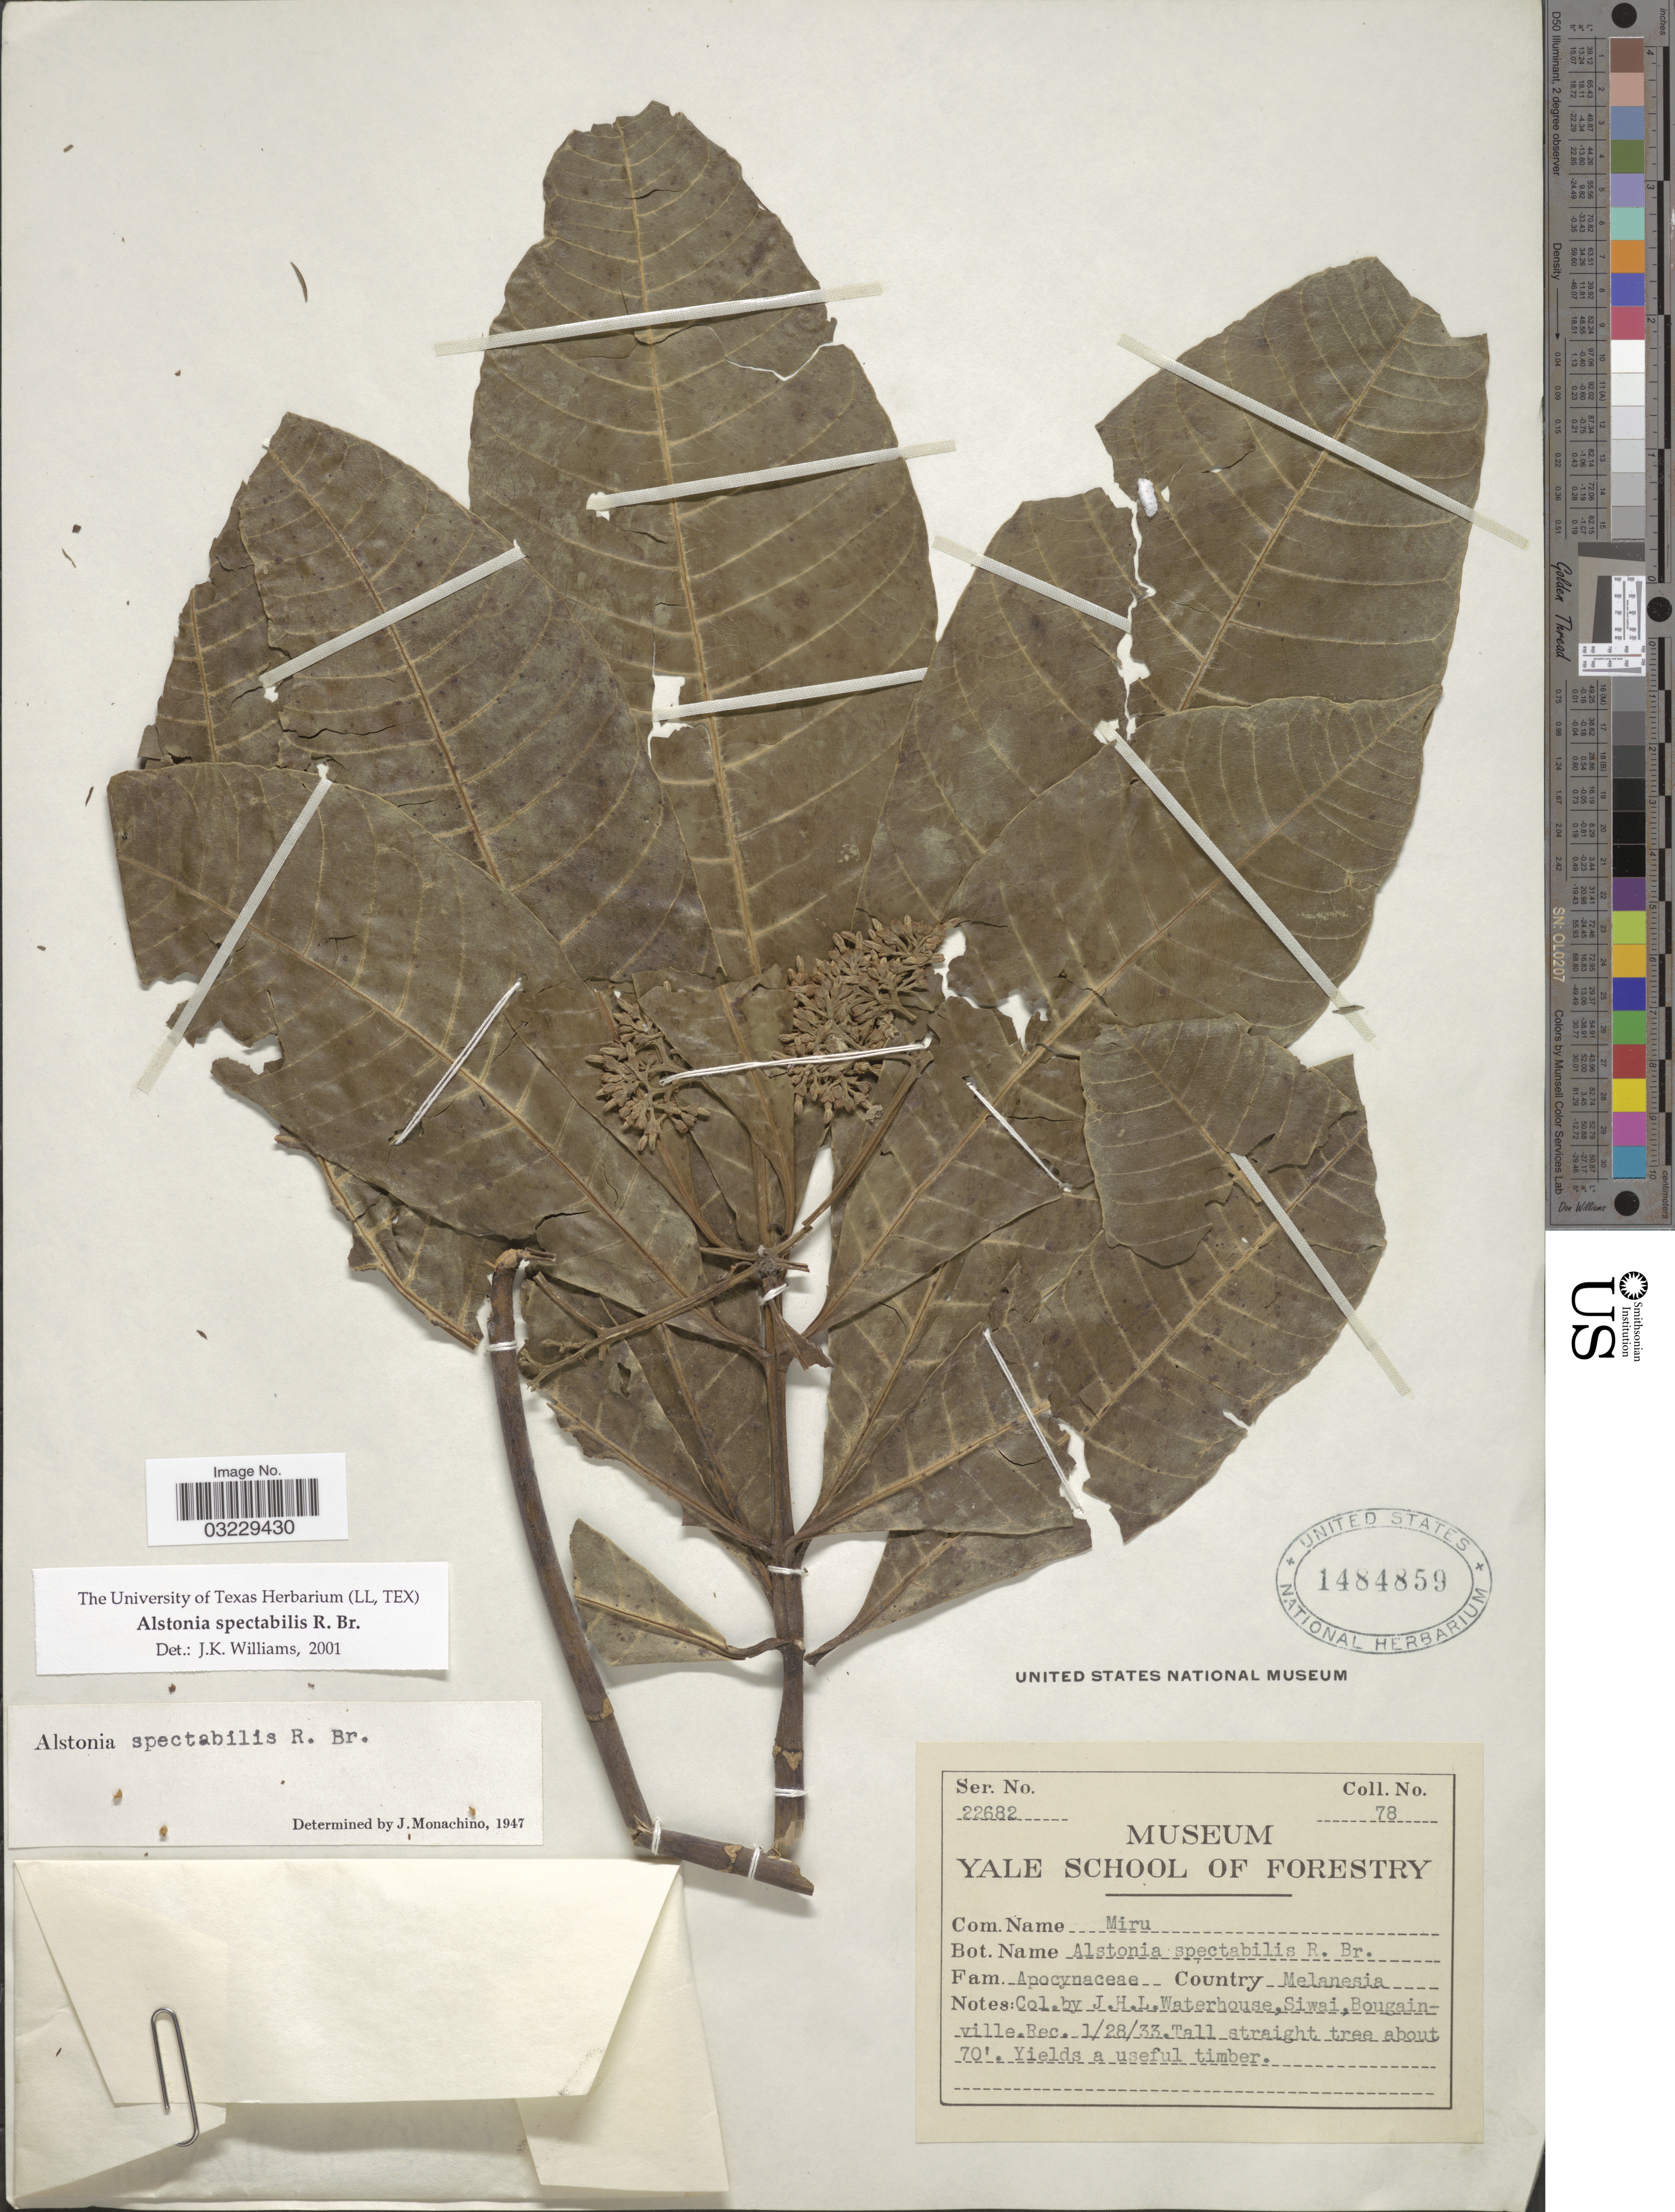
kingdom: Plantae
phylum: Tracheophyta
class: Magnoliopsida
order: Gentianales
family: Apocynaceae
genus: Alstonia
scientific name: Alstonia spectabilis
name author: R. Br.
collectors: J. Waterhouse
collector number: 78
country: Papua New Guinea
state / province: Bougainville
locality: Melanesia. Siwai, Bougainville.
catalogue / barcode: US 1484859